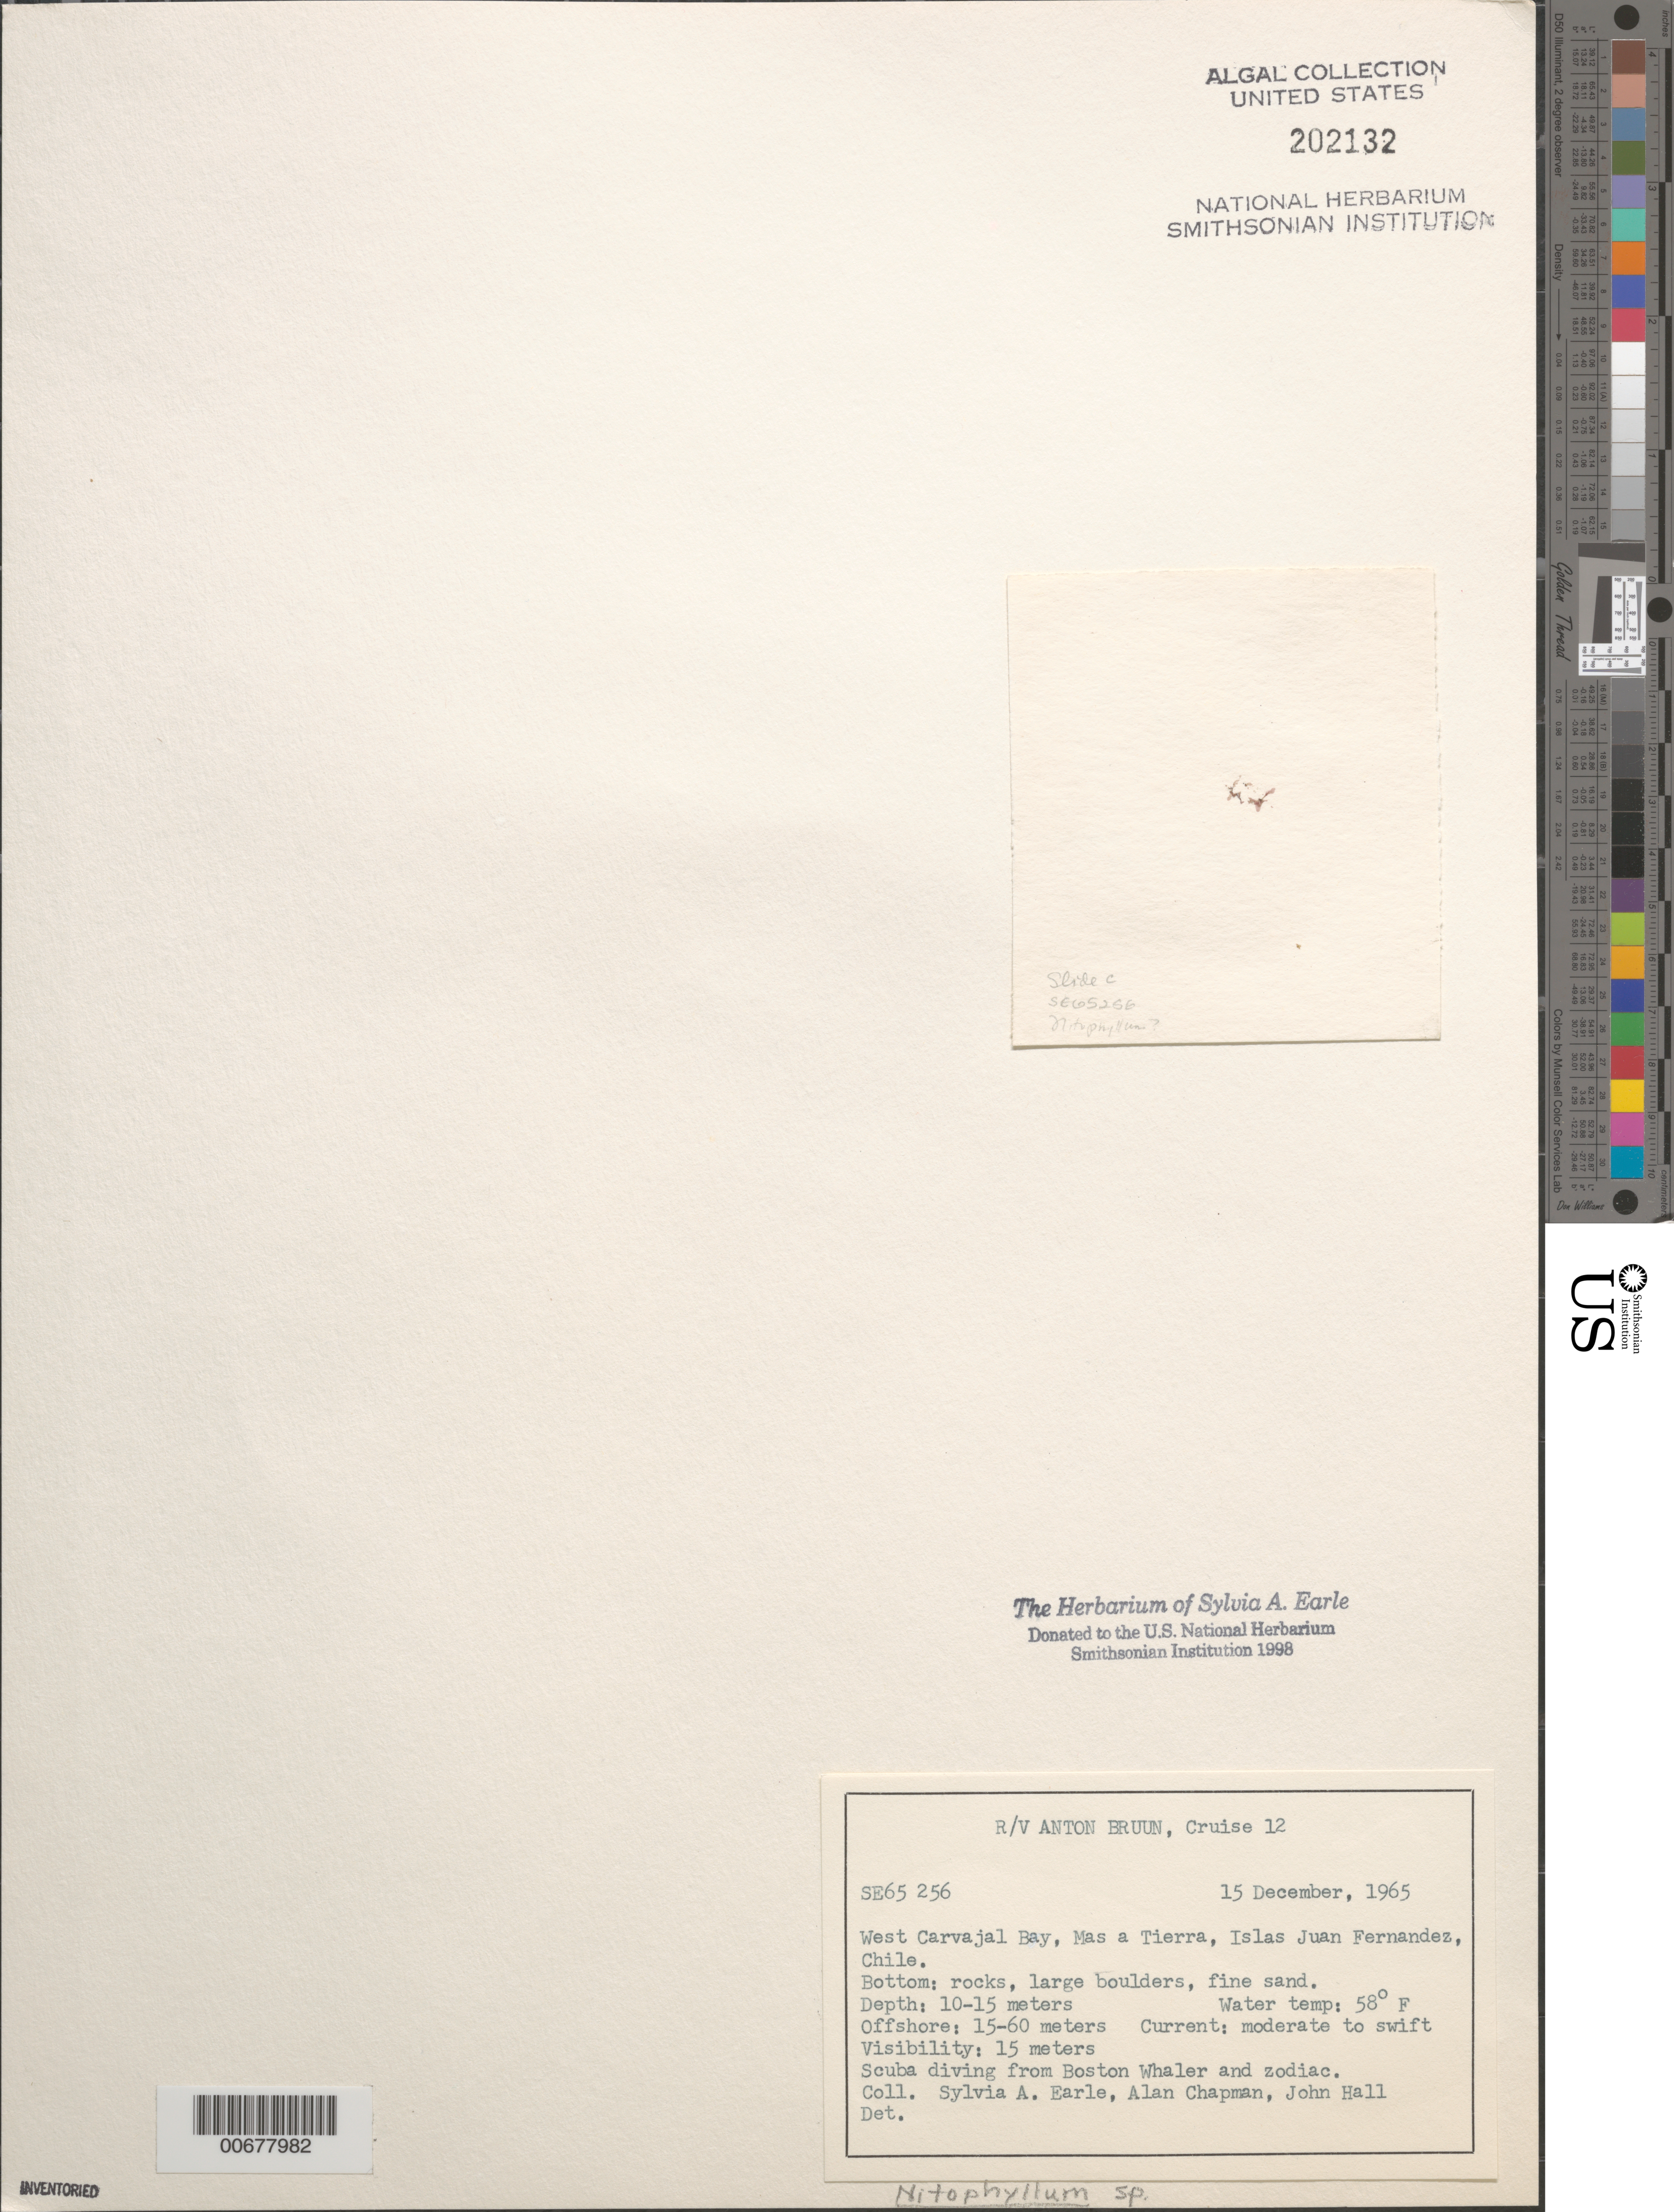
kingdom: Plantae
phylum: Rhodophyta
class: Florideophyceae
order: Ceramiales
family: Delesseriaceae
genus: Nitophyllum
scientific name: Nitophyllum sp.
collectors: S. A. Earle, A. Chapman & J. Hall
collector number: SE 65256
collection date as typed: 15 Dec 1965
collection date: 1965-12-15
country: Chile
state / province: Valparaíso (V)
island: Isla Más a Tierra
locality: West Carvajal Bay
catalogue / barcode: US 202132